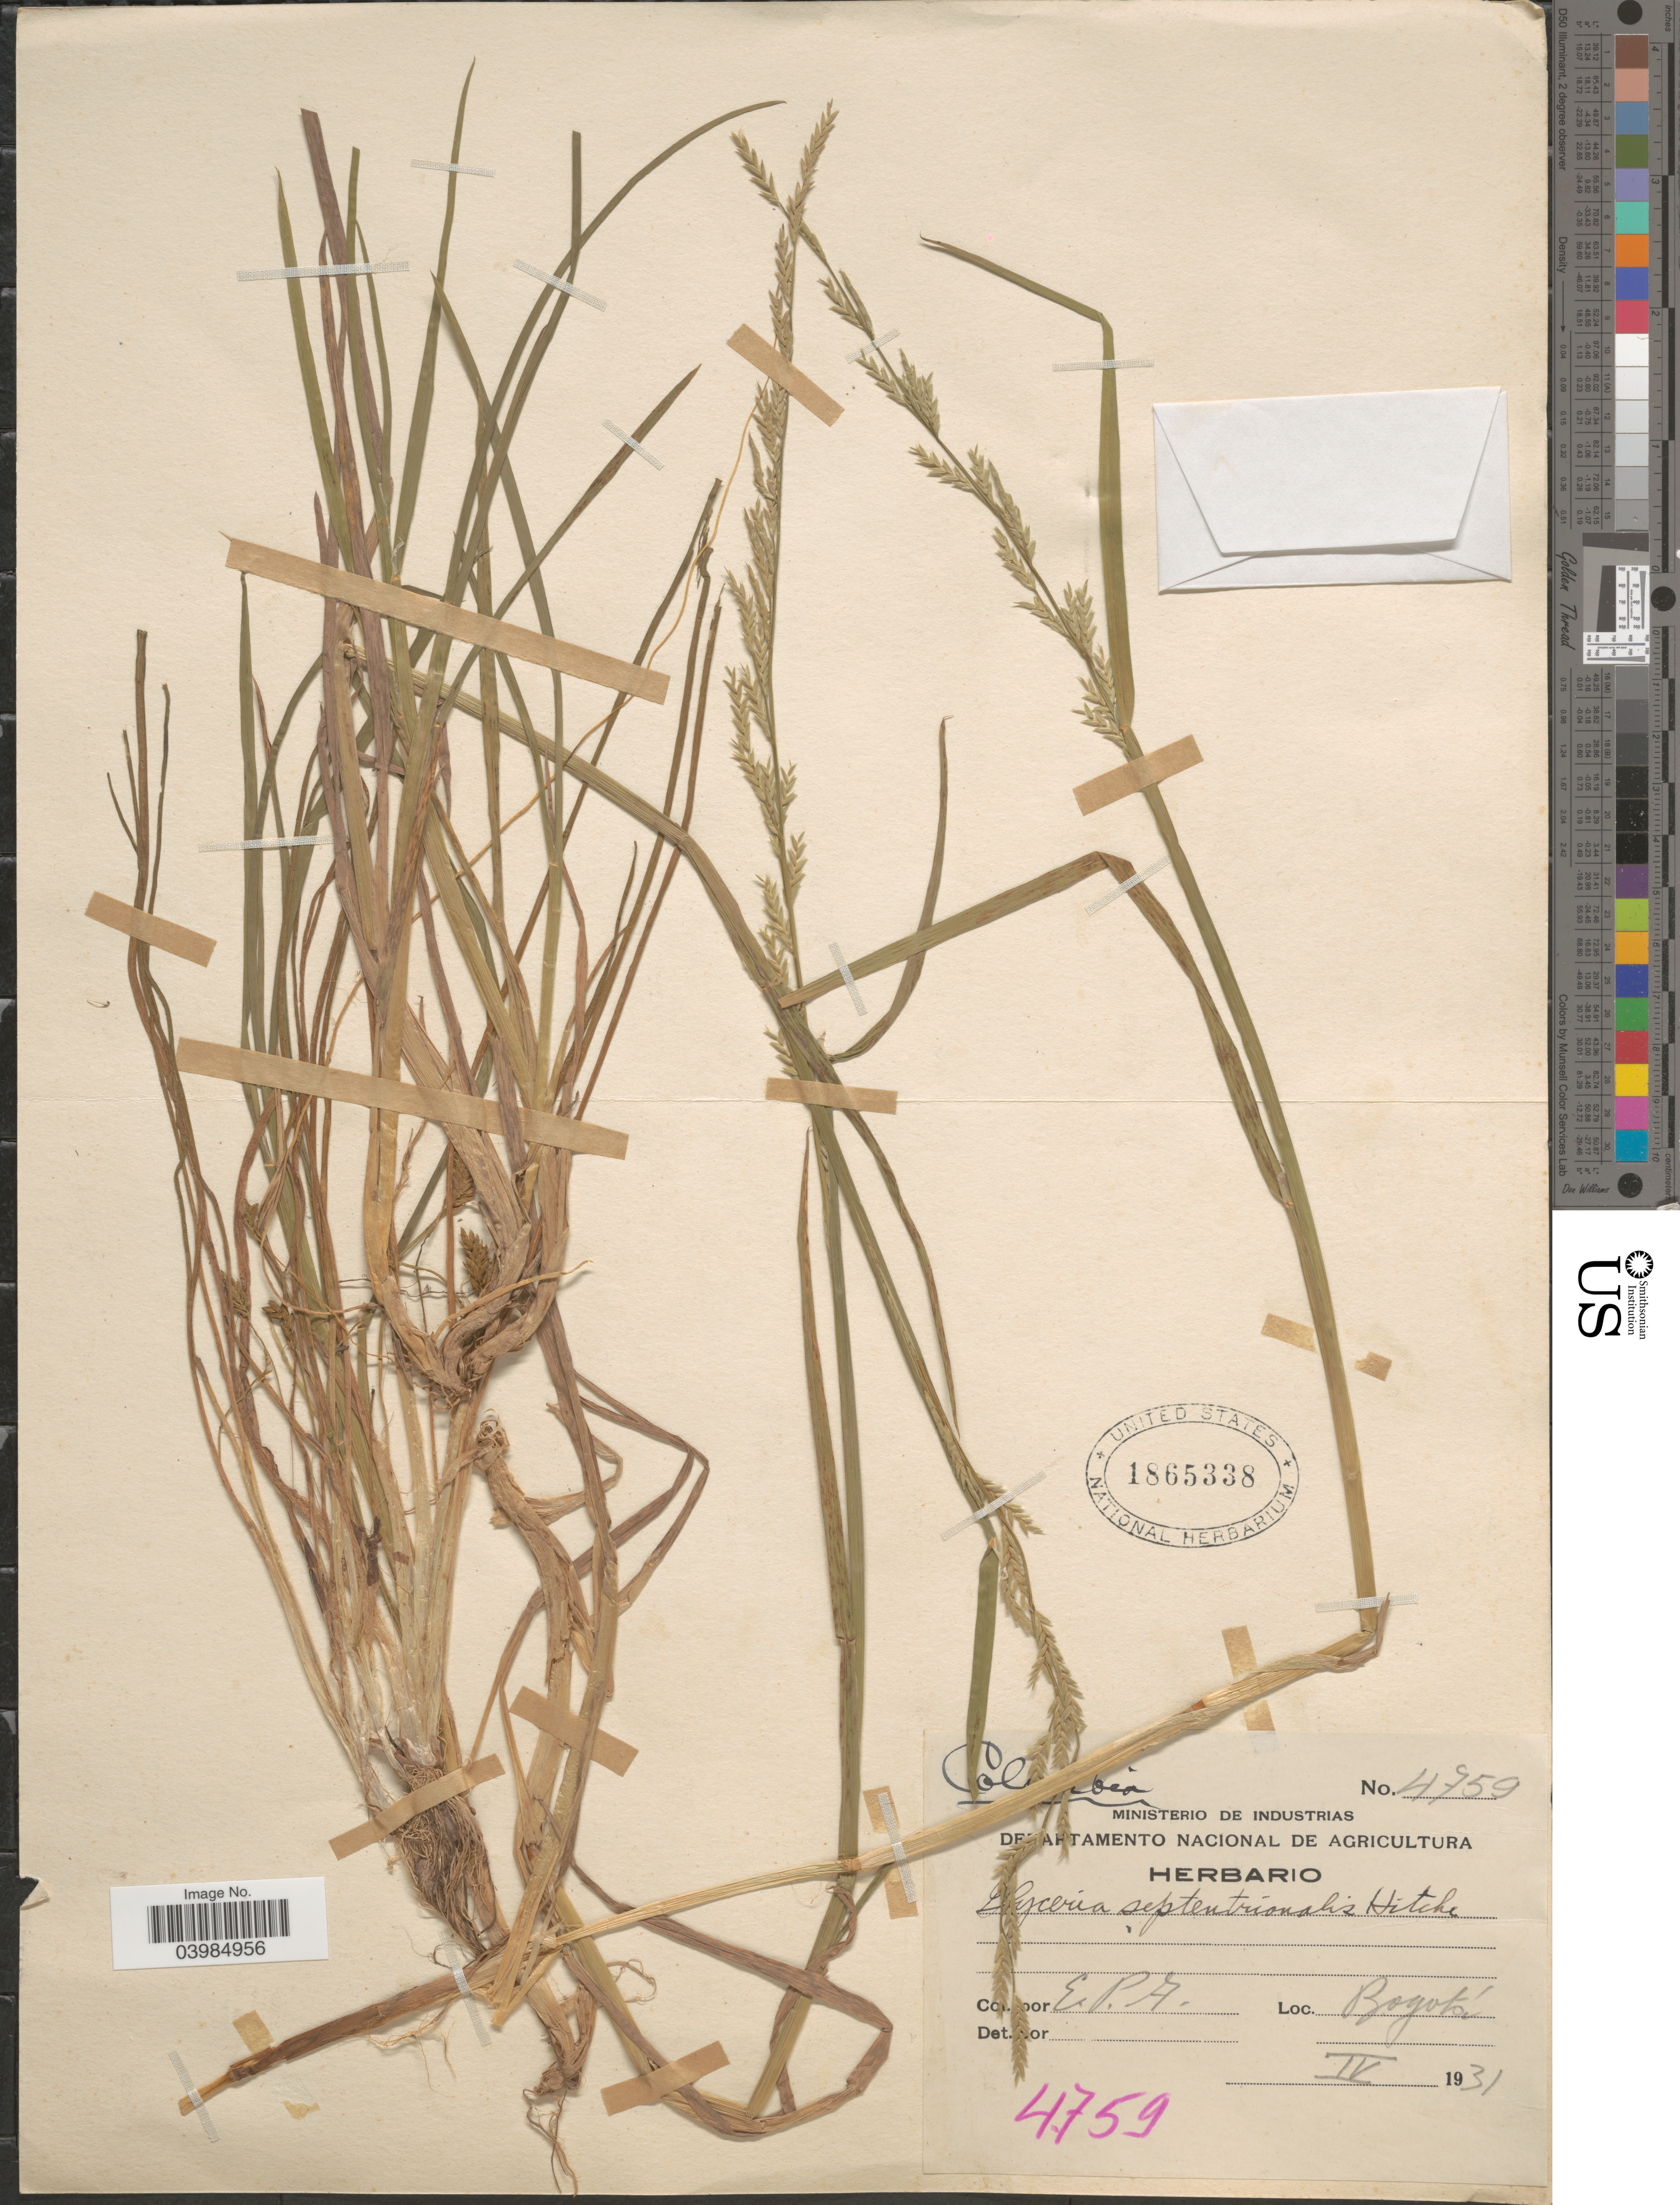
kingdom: Plantae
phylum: Tracheophyta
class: Liliopsida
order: Poales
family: Poaceae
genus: Glyceria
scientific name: Glyceria septentrionalis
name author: Hitchc.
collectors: E. Pérez Arbeláez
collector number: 4759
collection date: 1931-04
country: Colombia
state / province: Bogota D.C.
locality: Bogotá.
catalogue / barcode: US 1865338